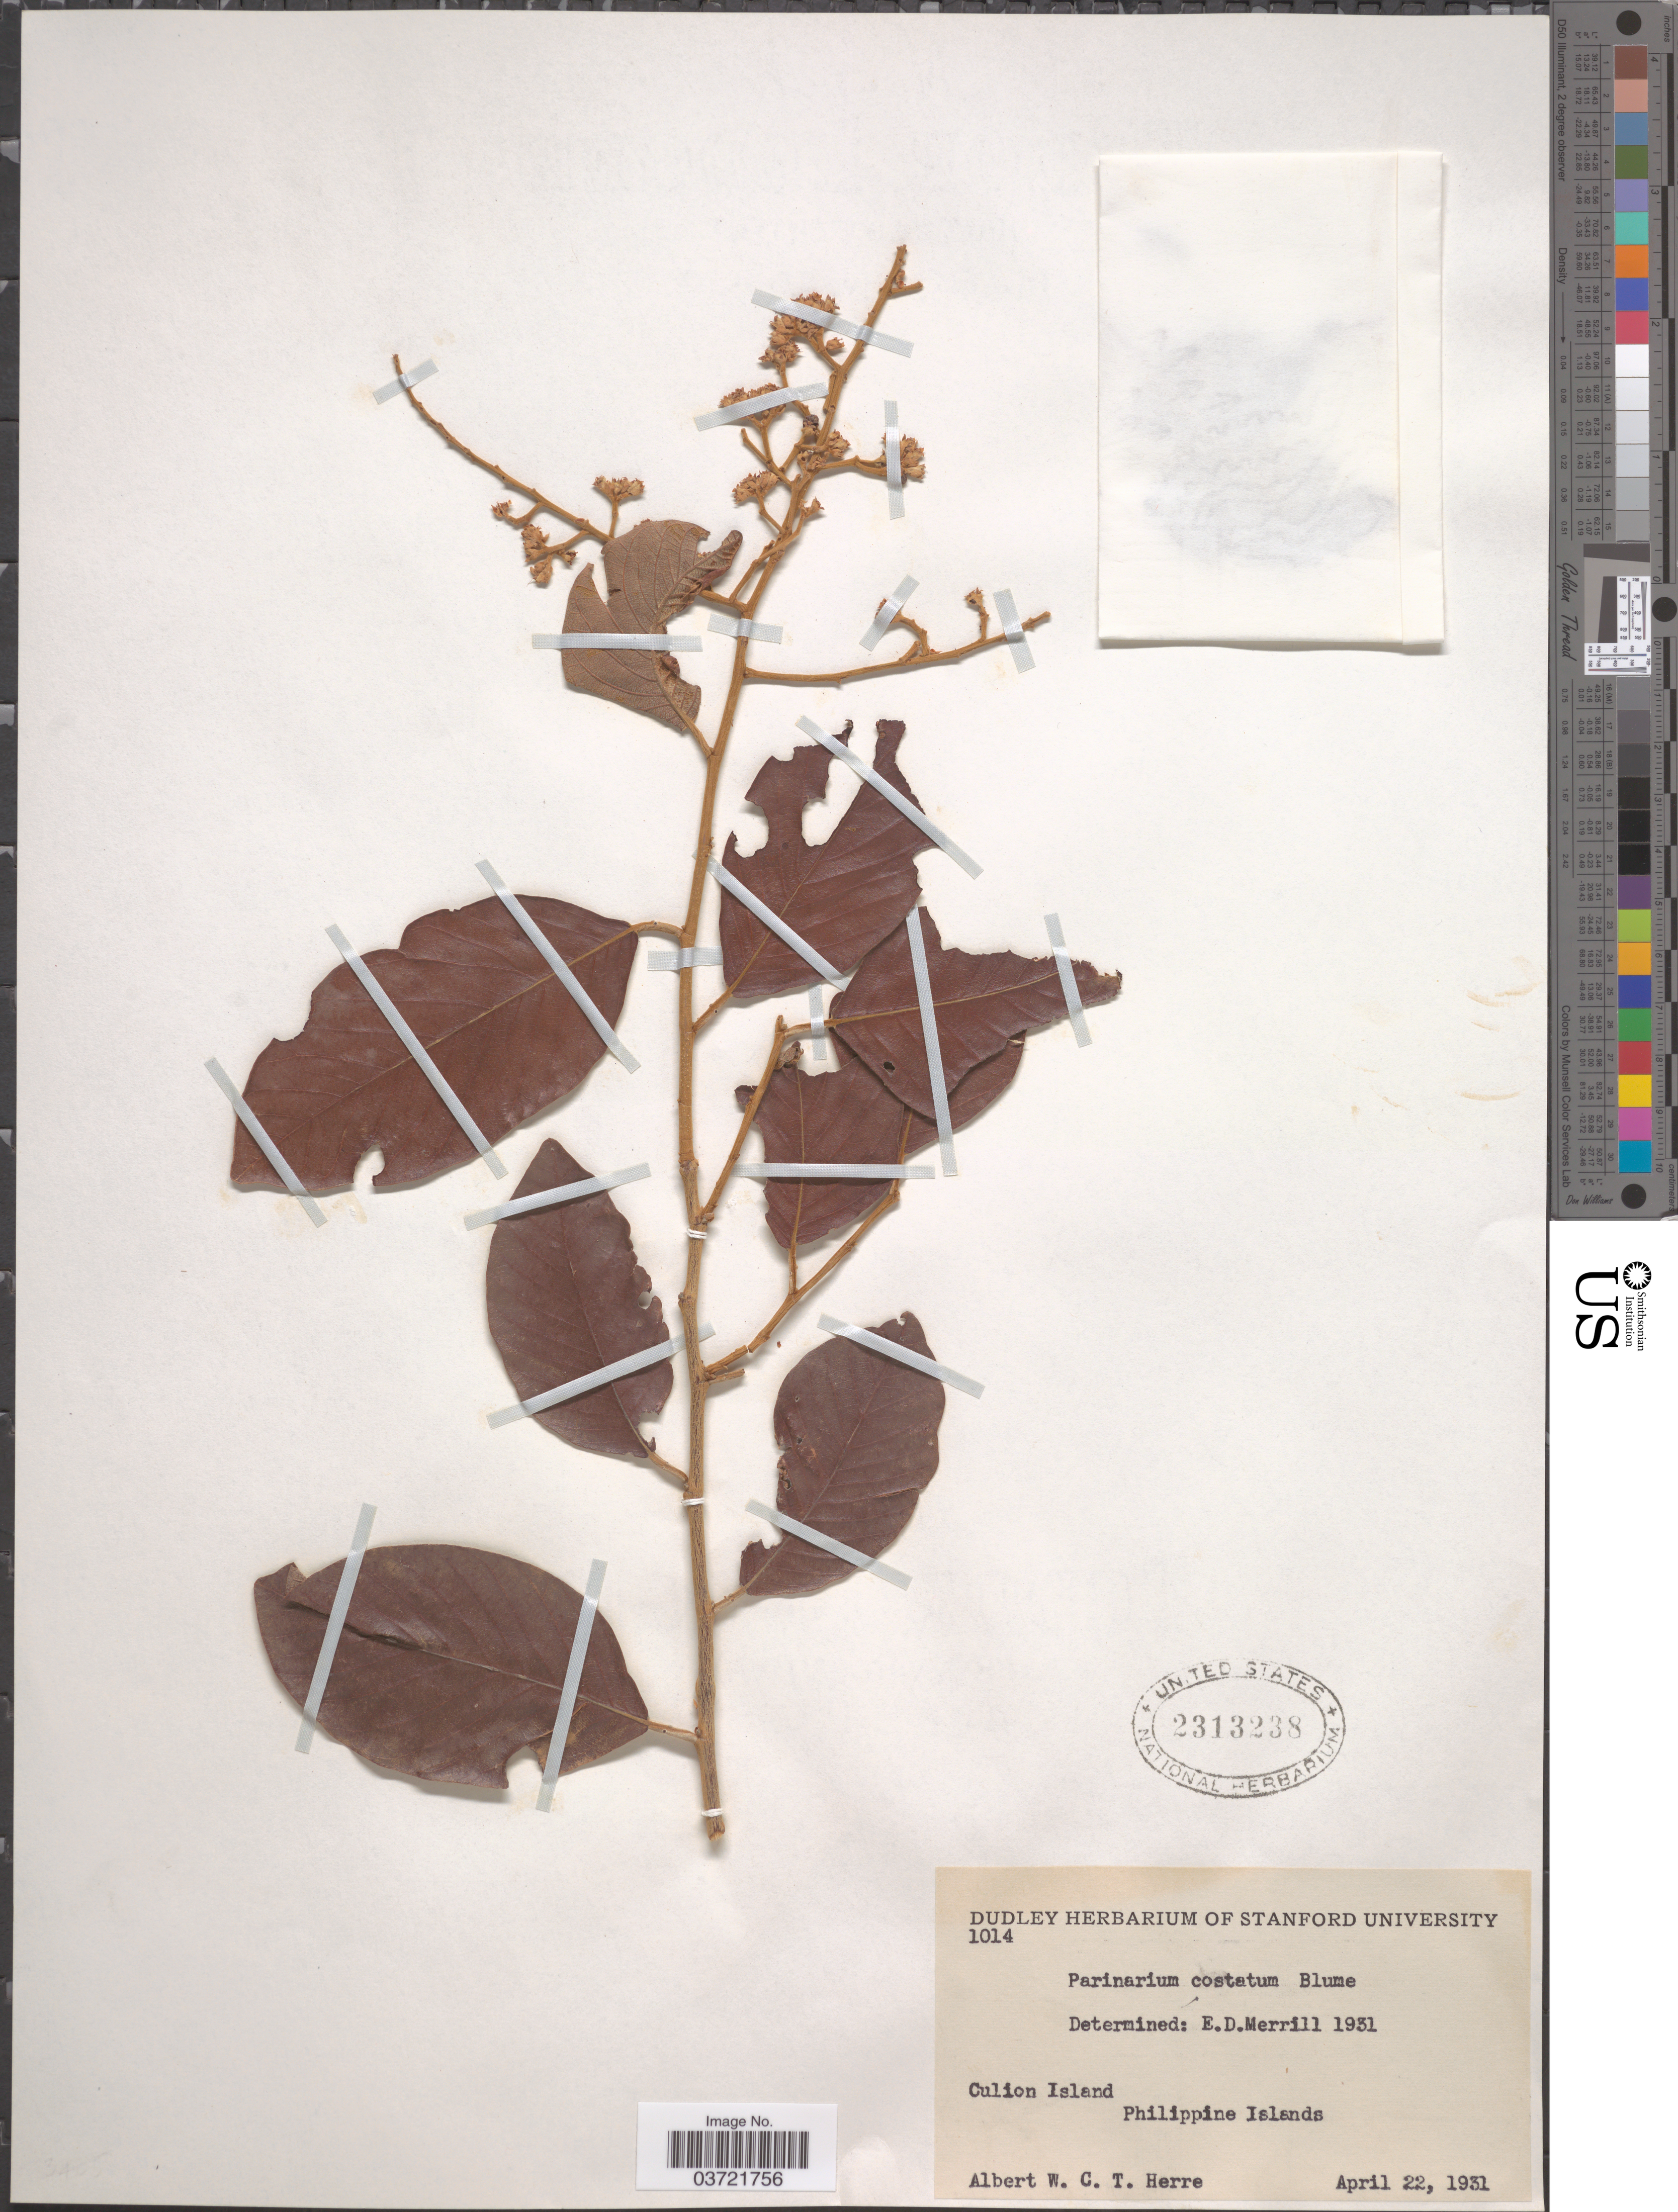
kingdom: Plantae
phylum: Tracheophyta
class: Magnoliopsida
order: Malpighiales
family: Chrysobalanaceae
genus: Parinari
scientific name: Parinari costata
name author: Blume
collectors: A. W. Herre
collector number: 1014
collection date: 1931-04-22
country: Philippines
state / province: Mimaropa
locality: Culion Island. Philippine Islands.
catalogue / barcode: US 2313238